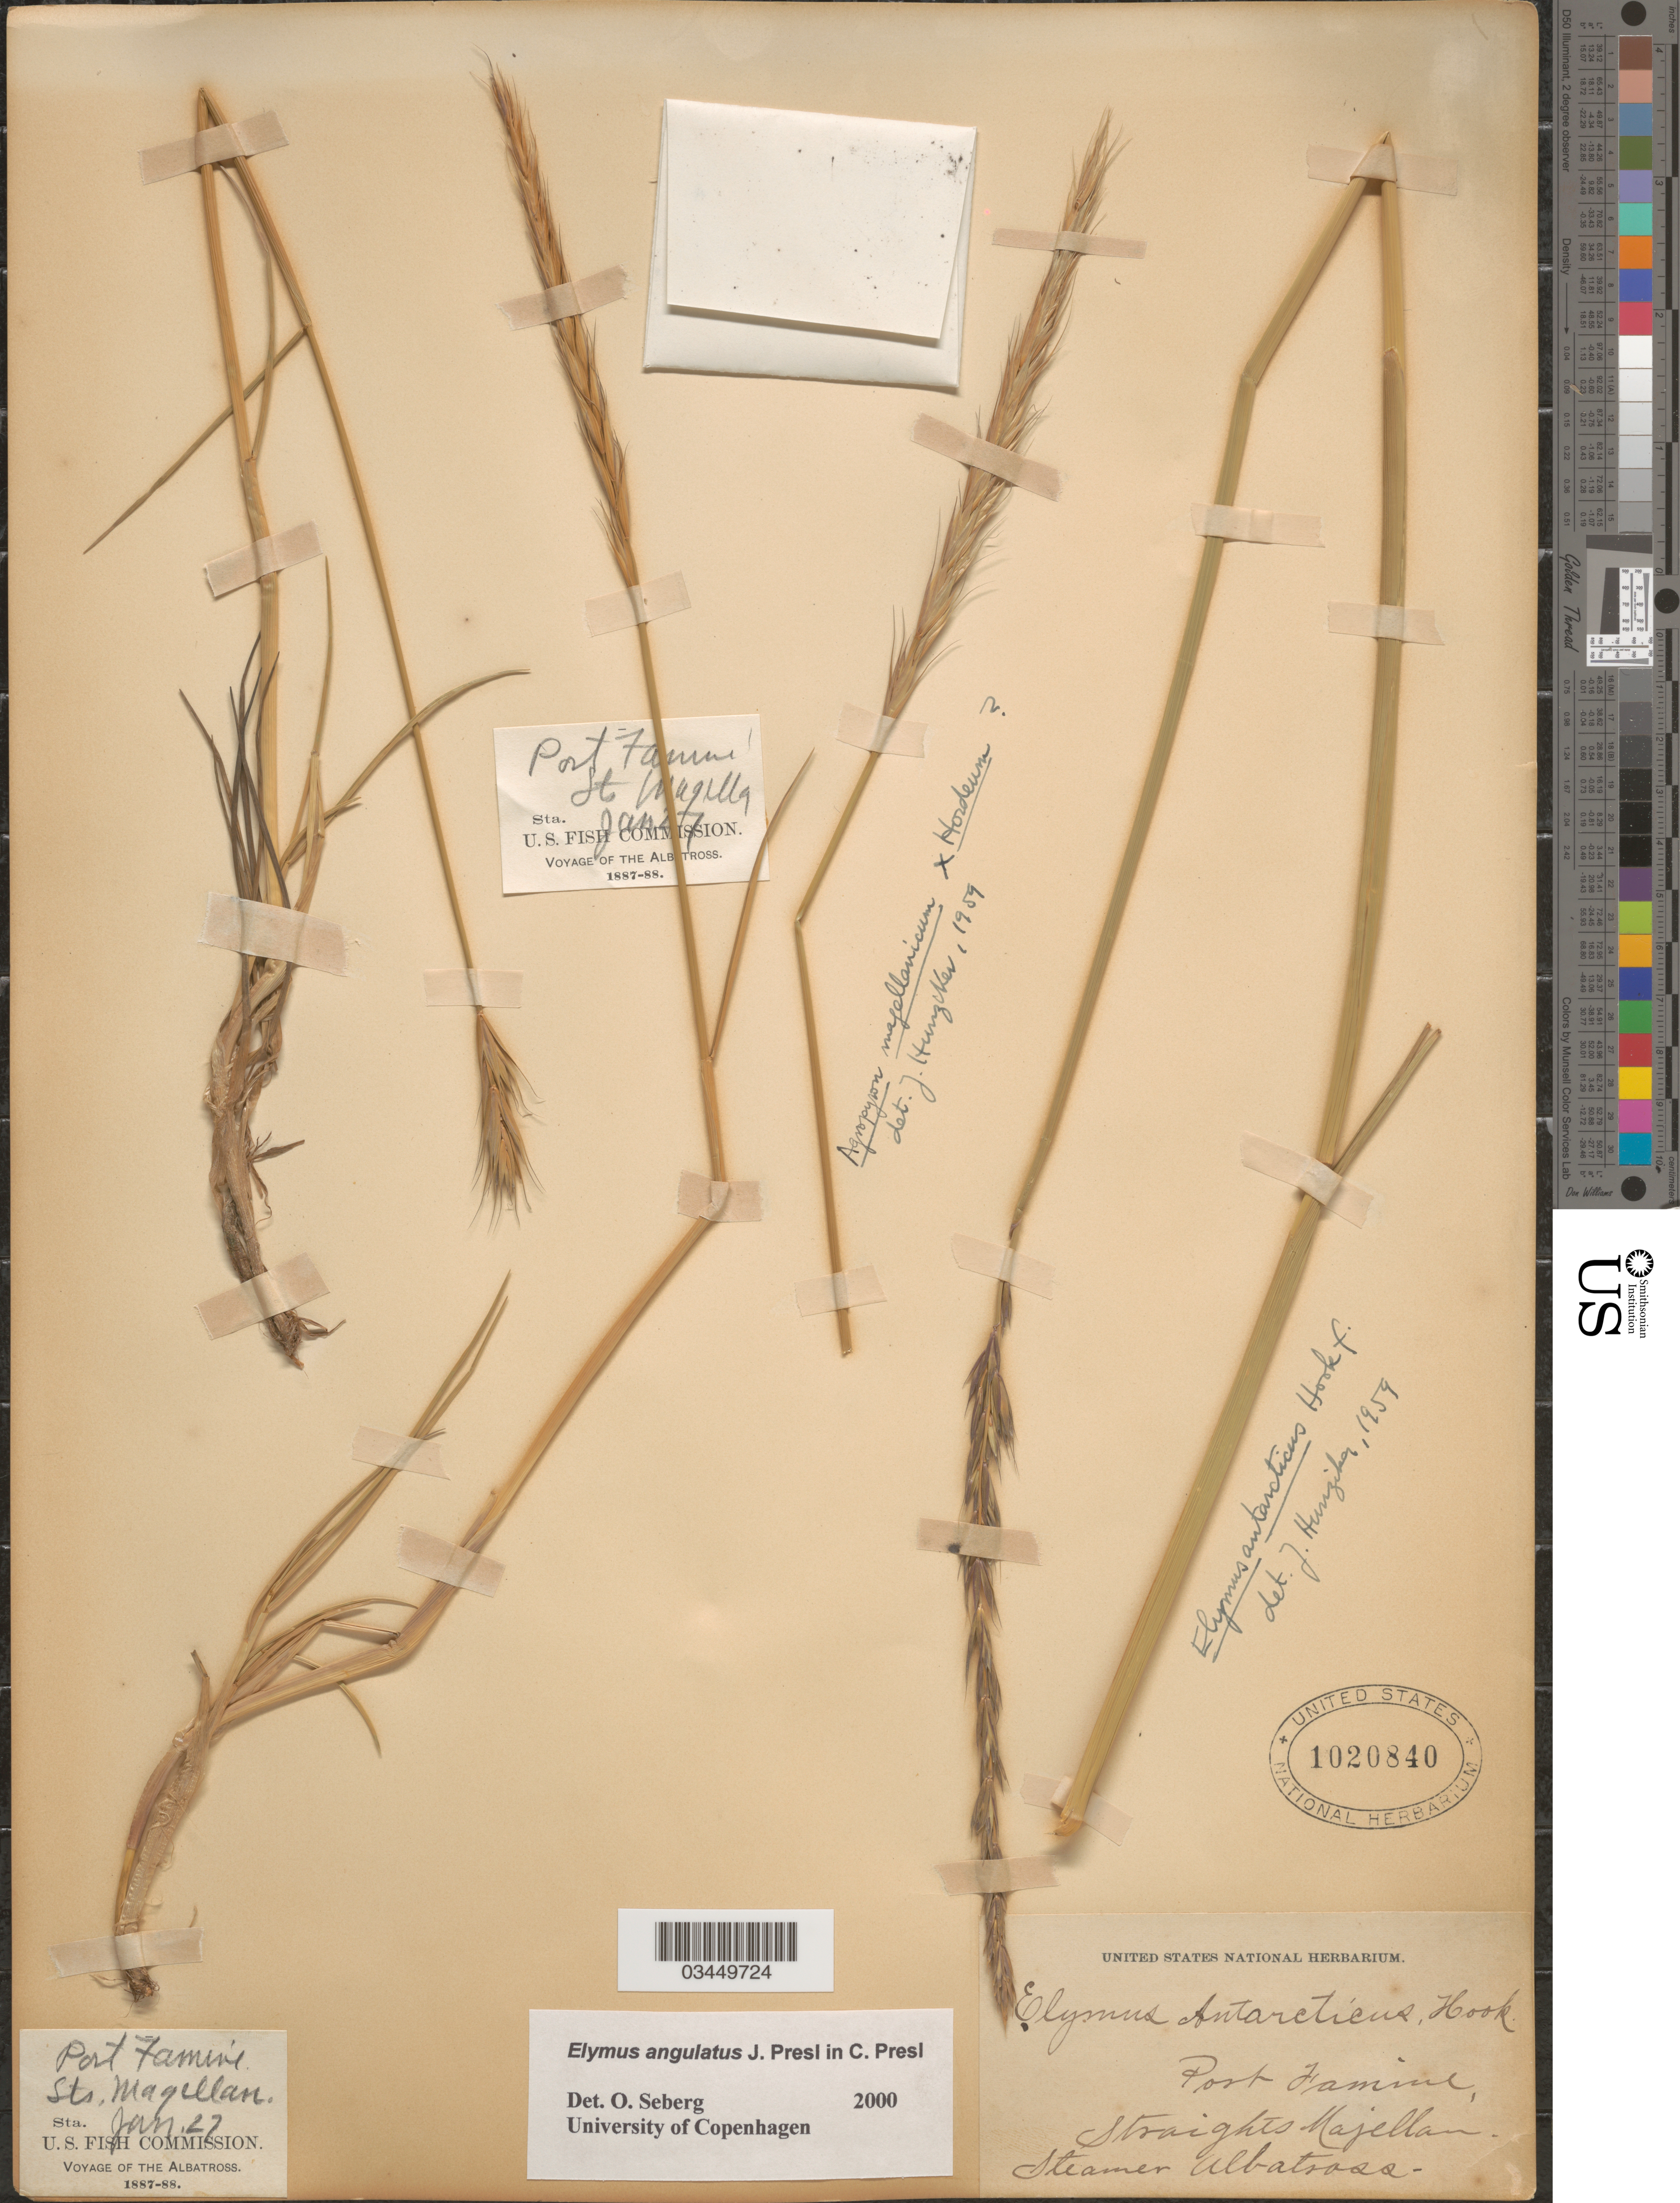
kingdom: Plantae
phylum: Tracheophyta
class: Liliopsida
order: Poales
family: Poaceae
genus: Elymus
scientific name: Elymus angulatus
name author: J. Presl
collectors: Voyage of Albatross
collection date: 1887-01-27/1888-01-27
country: Chile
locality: Port Famine. Straights Magellan.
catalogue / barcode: US 1020840